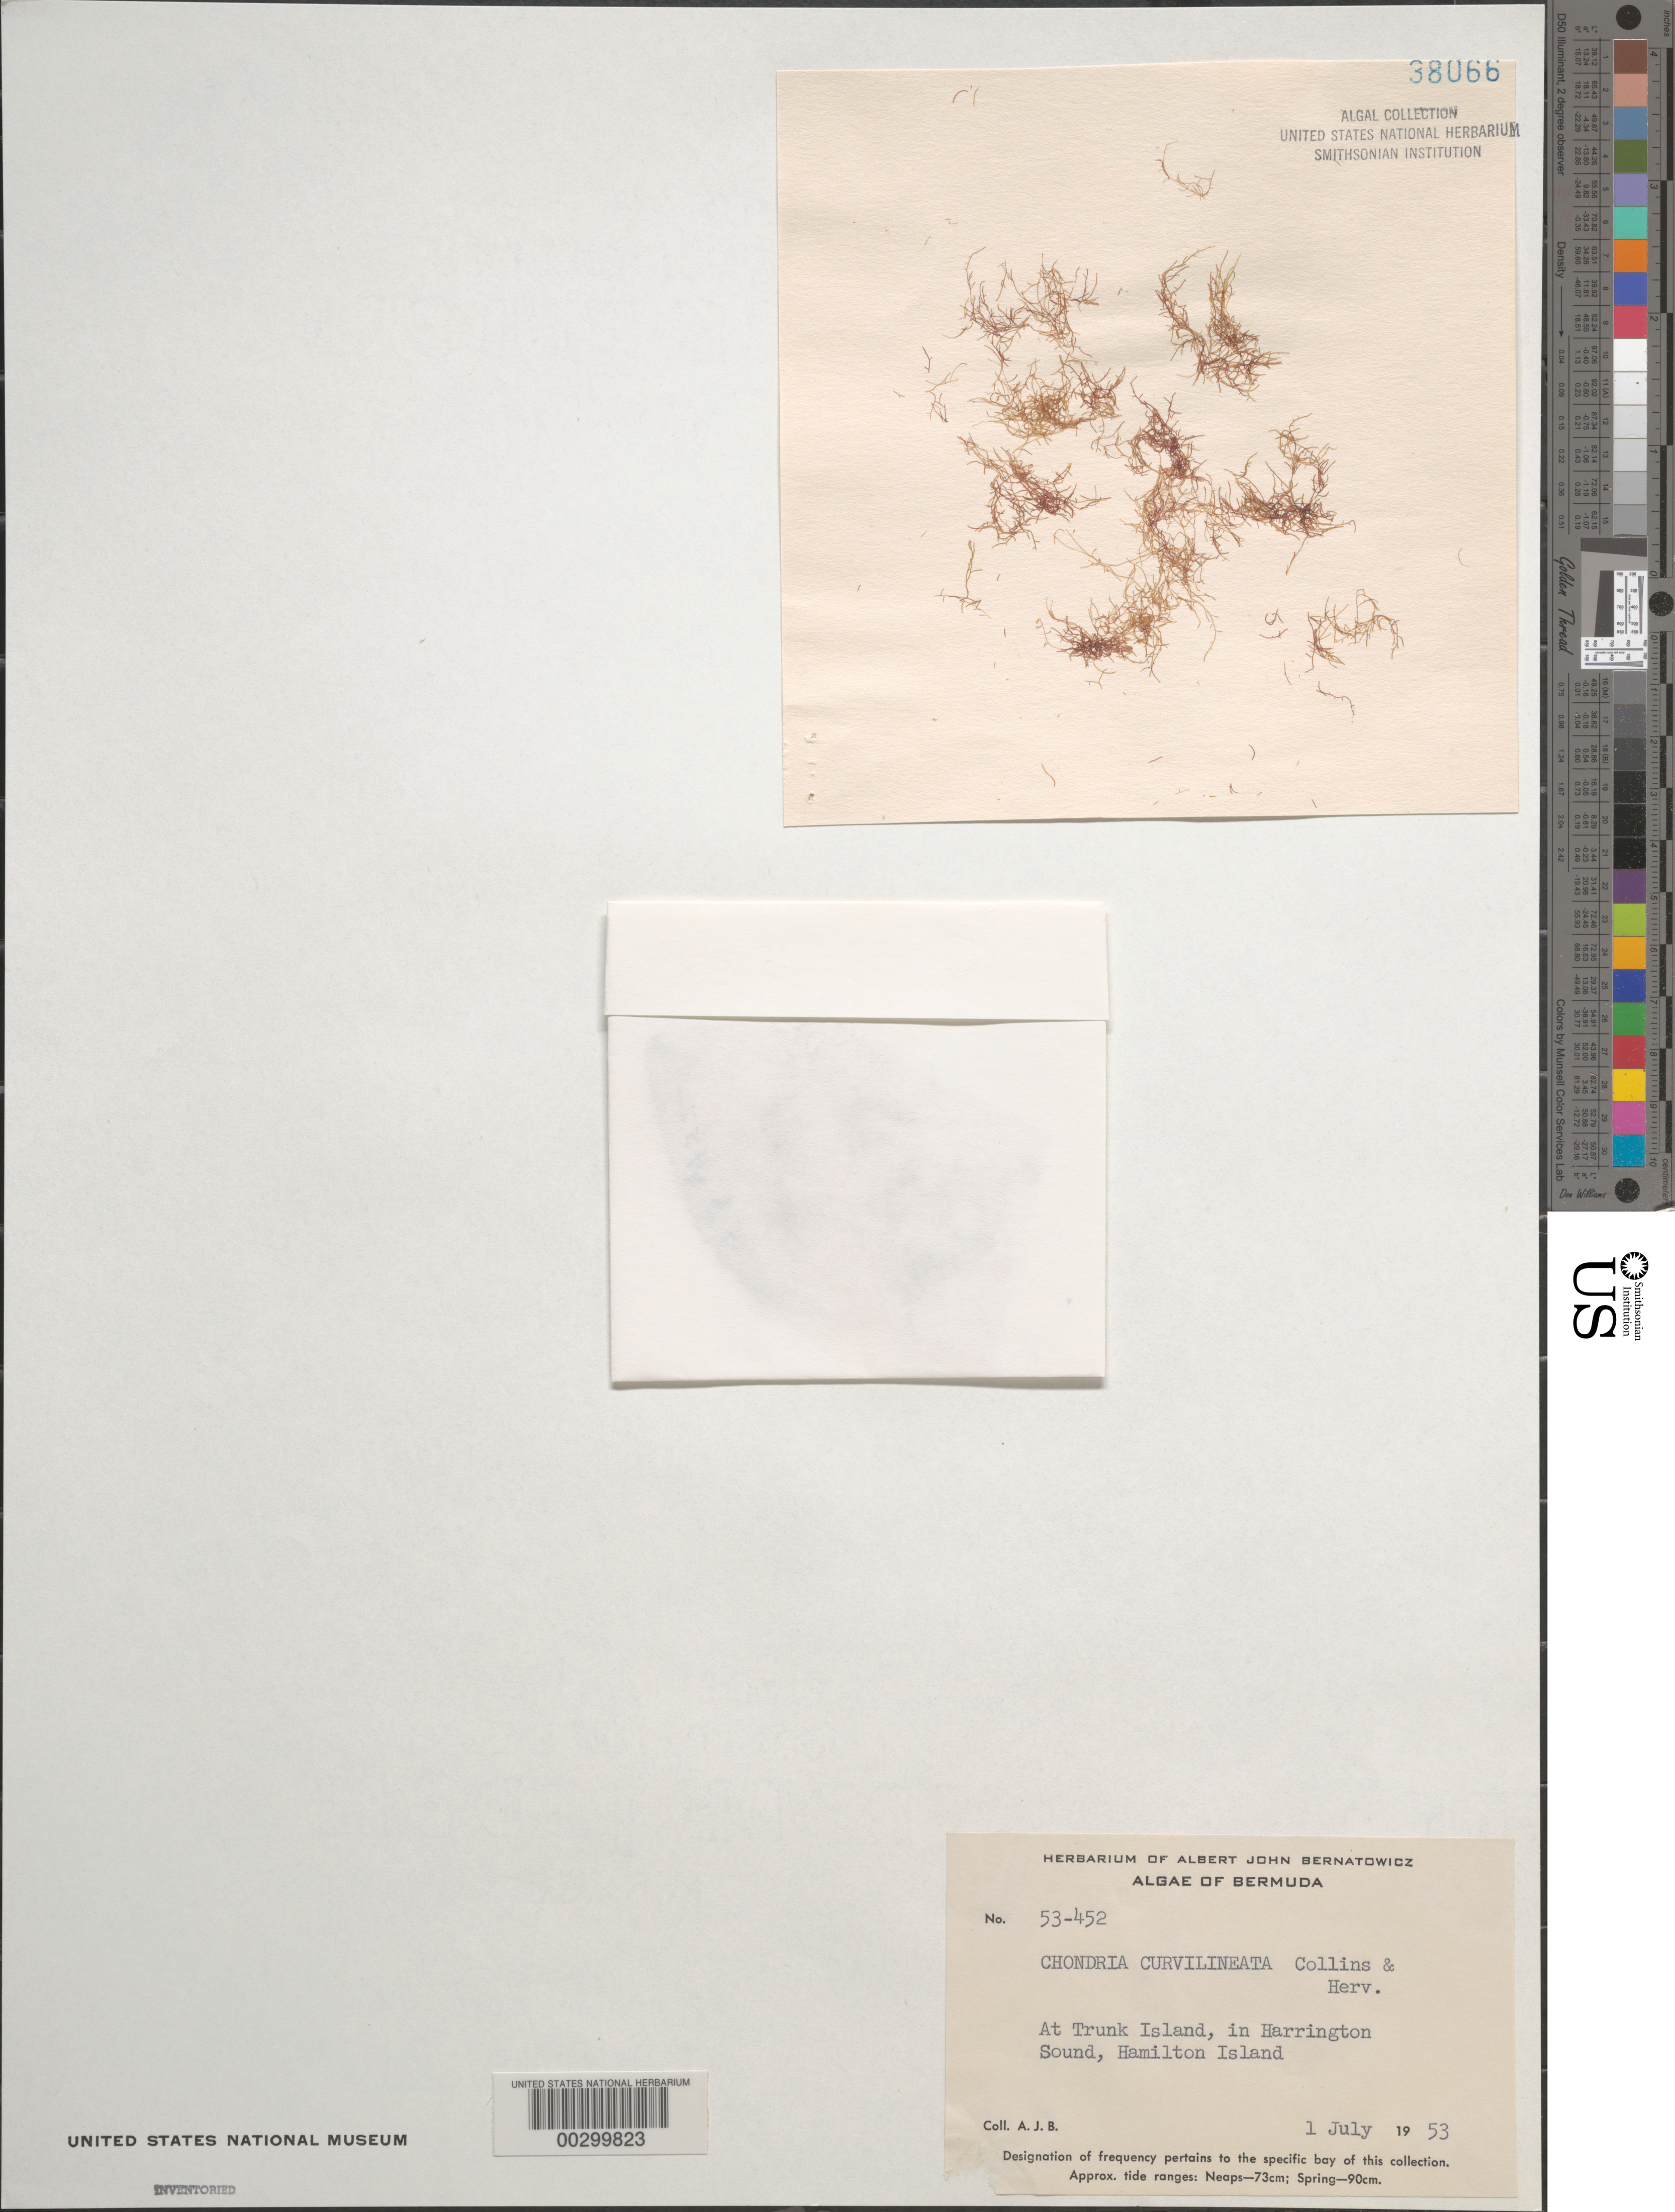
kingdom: Plantae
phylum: Rhodophyta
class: Florideophyceae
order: Ceramiales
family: Rhodomelaceae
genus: Chondria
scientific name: Chondria curvilineata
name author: Collins & Herv.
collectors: A. Bernatowicz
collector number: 53-452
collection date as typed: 01 Jul 1953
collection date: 1953-07-01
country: Bermuda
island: Bermuda Island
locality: Trunk Island, Harrington Sound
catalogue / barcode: US 38066